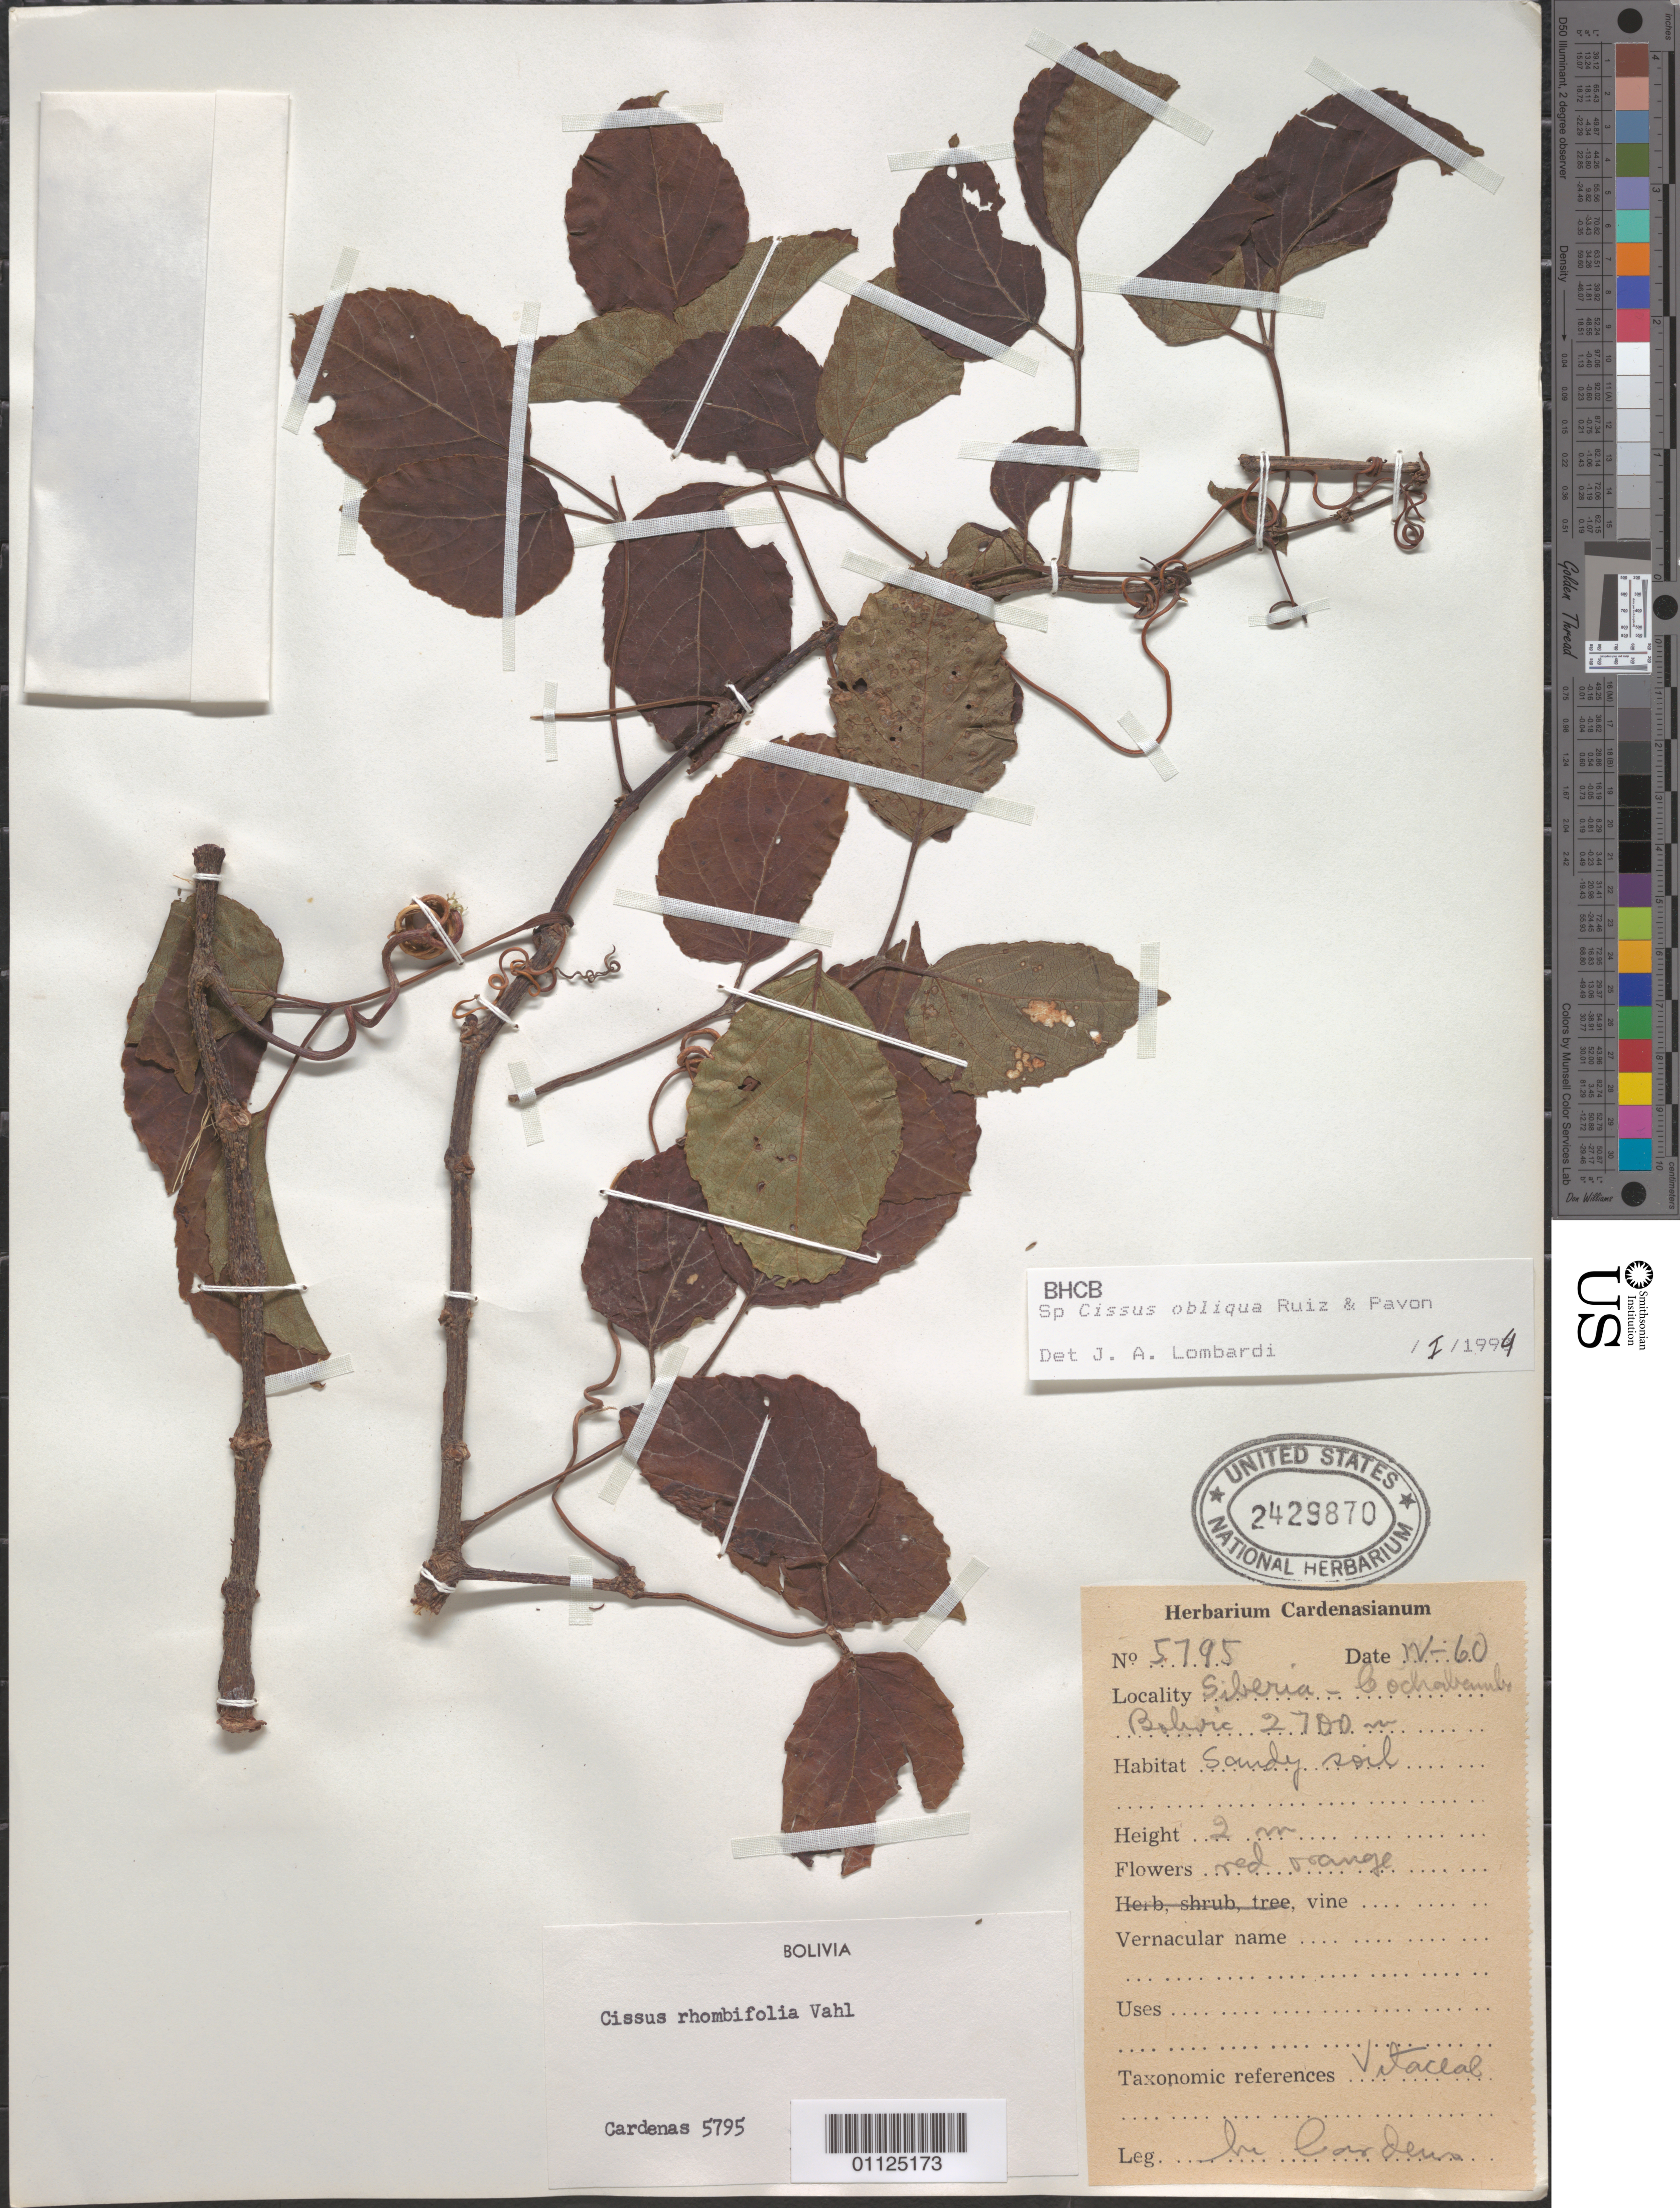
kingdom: Plantae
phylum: Tracheophyta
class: Magnoliopsida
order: Vitales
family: Vitaceae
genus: Cissus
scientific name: Cissus obliqua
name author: Ruiz & Pav.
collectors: M. Cárdenas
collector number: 5795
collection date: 1960-04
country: Bolivia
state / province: Cochabamba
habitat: Sandy soil.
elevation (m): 2700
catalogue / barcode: US 2429870